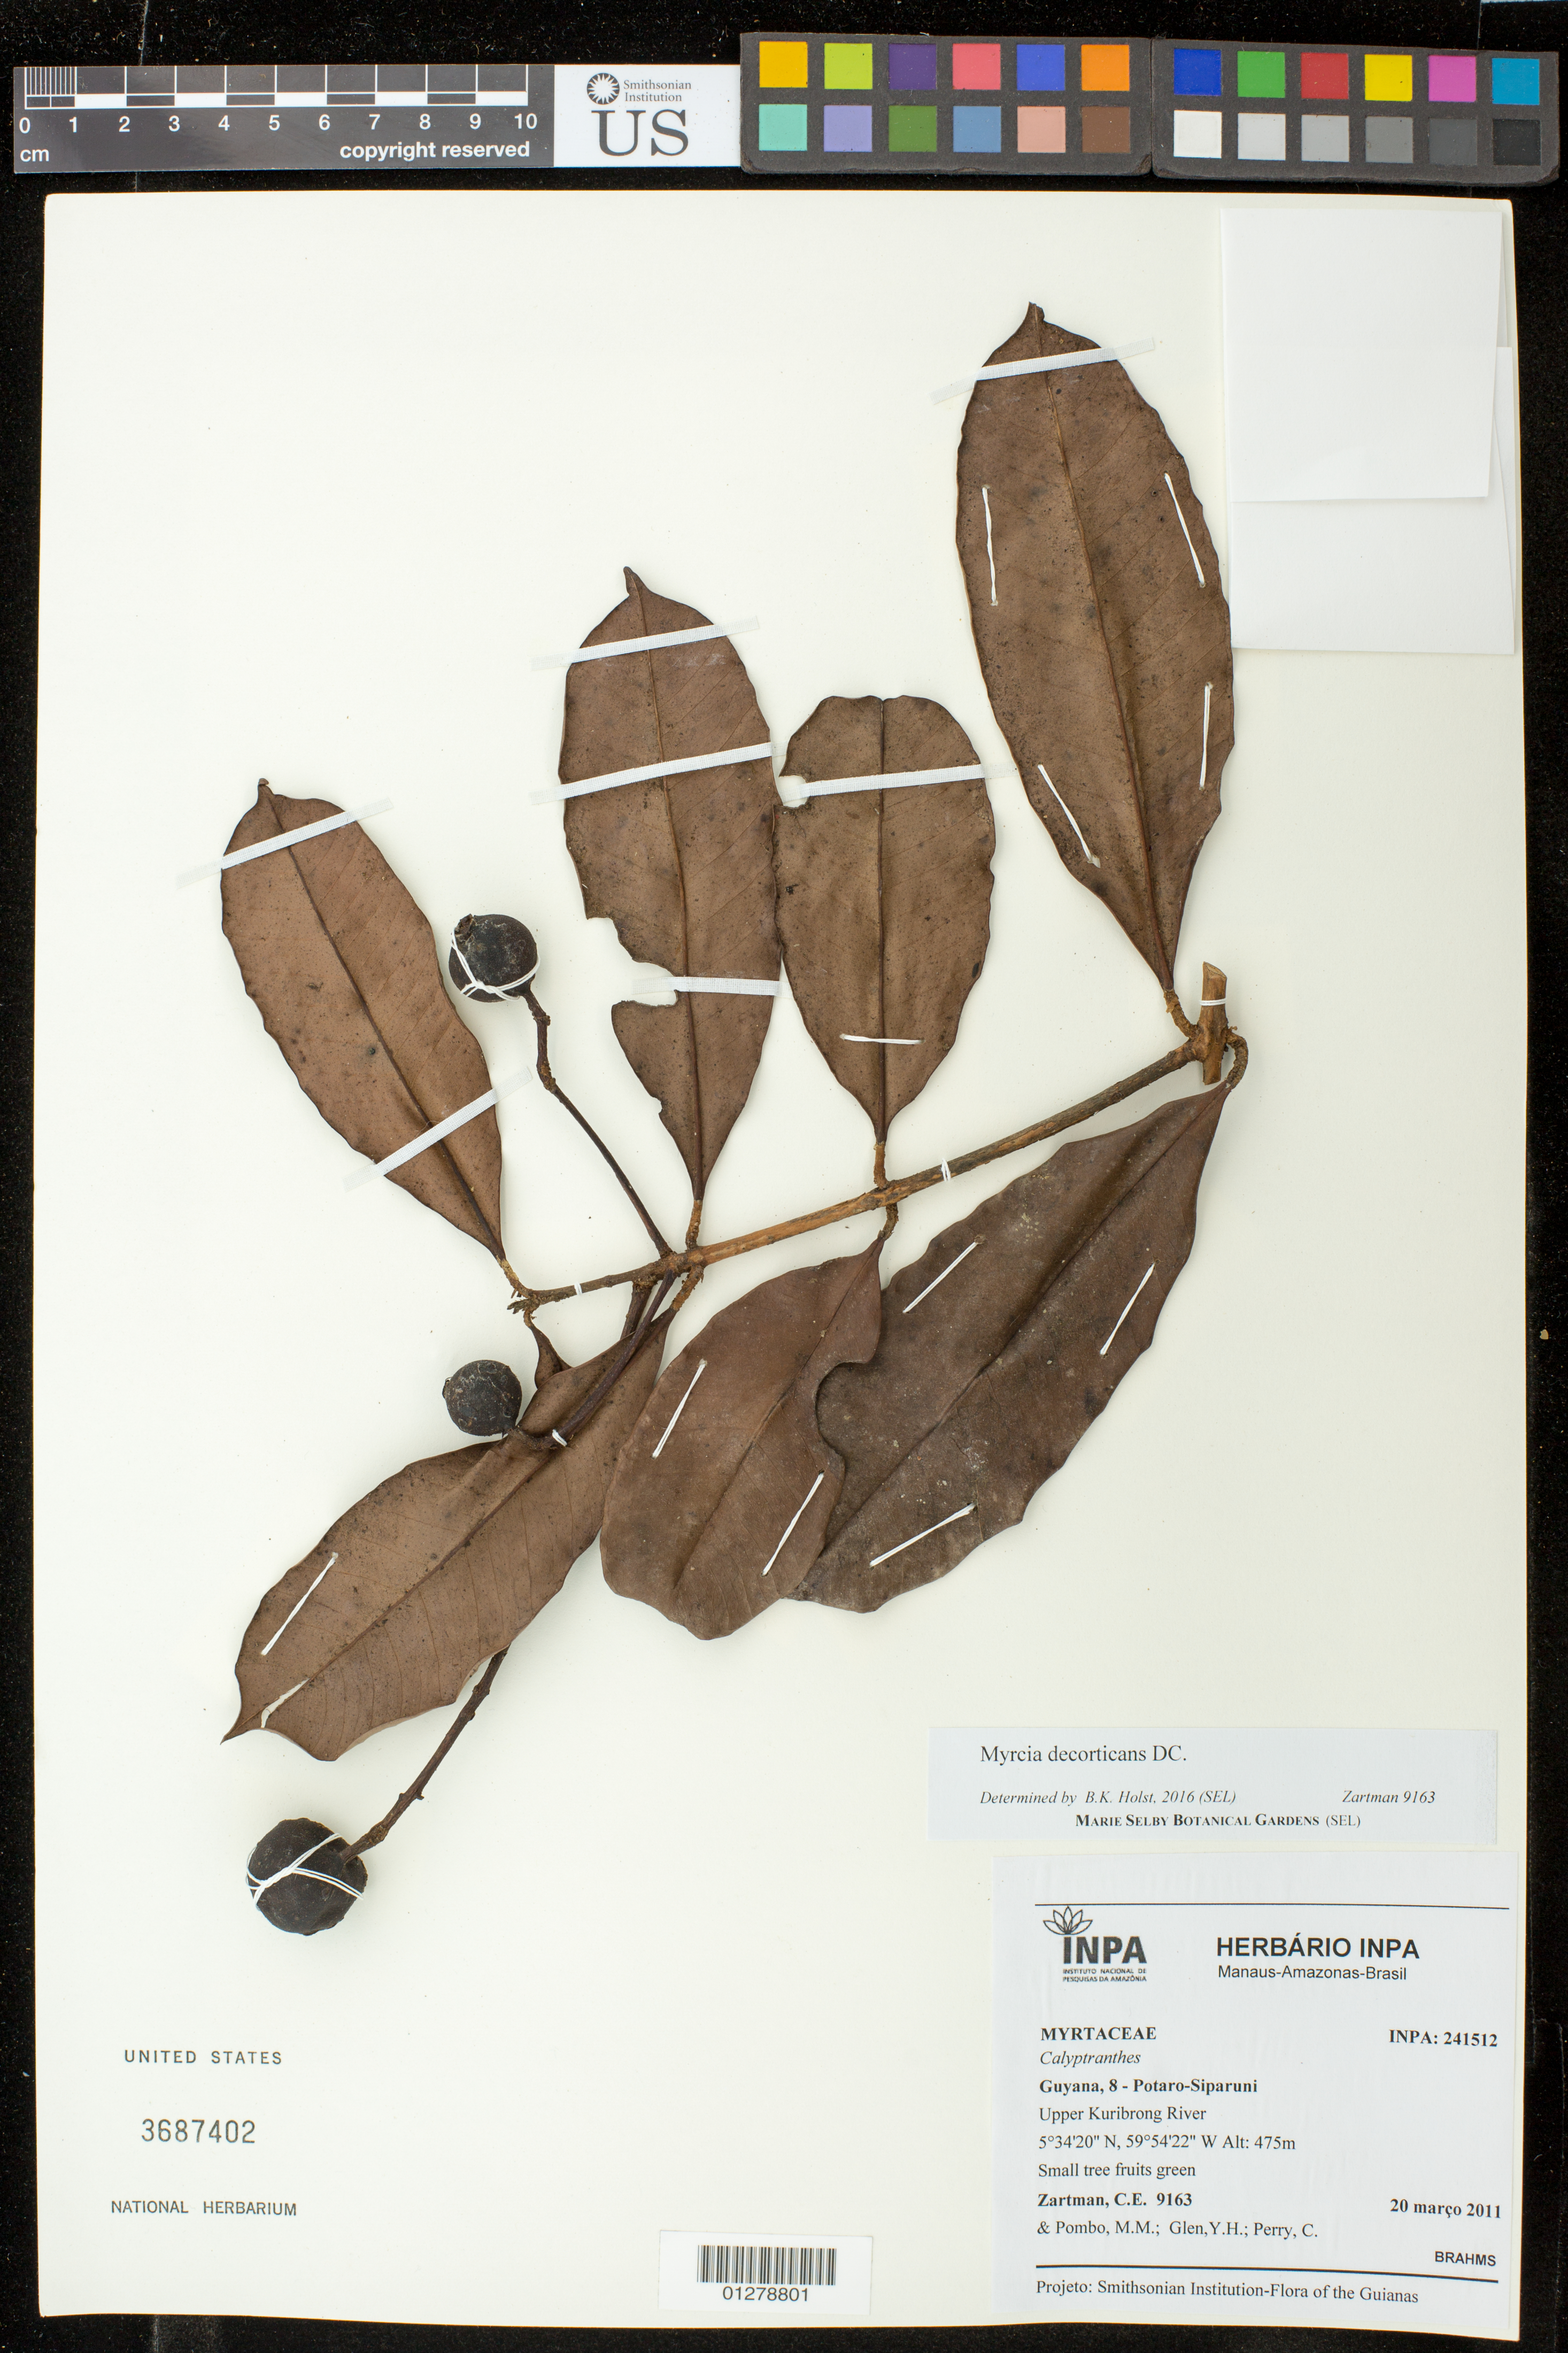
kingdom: Plantae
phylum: Tracheophyta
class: Magnoliopsida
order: Myrtales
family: Myrtaceae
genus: Myrcia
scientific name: Myrcia decorticans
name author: DC.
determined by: Holst, Bruce K.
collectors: C. Zartman, M. Pombo, Y. Glen & C. Perry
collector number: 9163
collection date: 2011-03-20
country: Guyana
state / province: Potaro-Siparuni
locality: Upper Kuribrong River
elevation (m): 475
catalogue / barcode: US 3687402